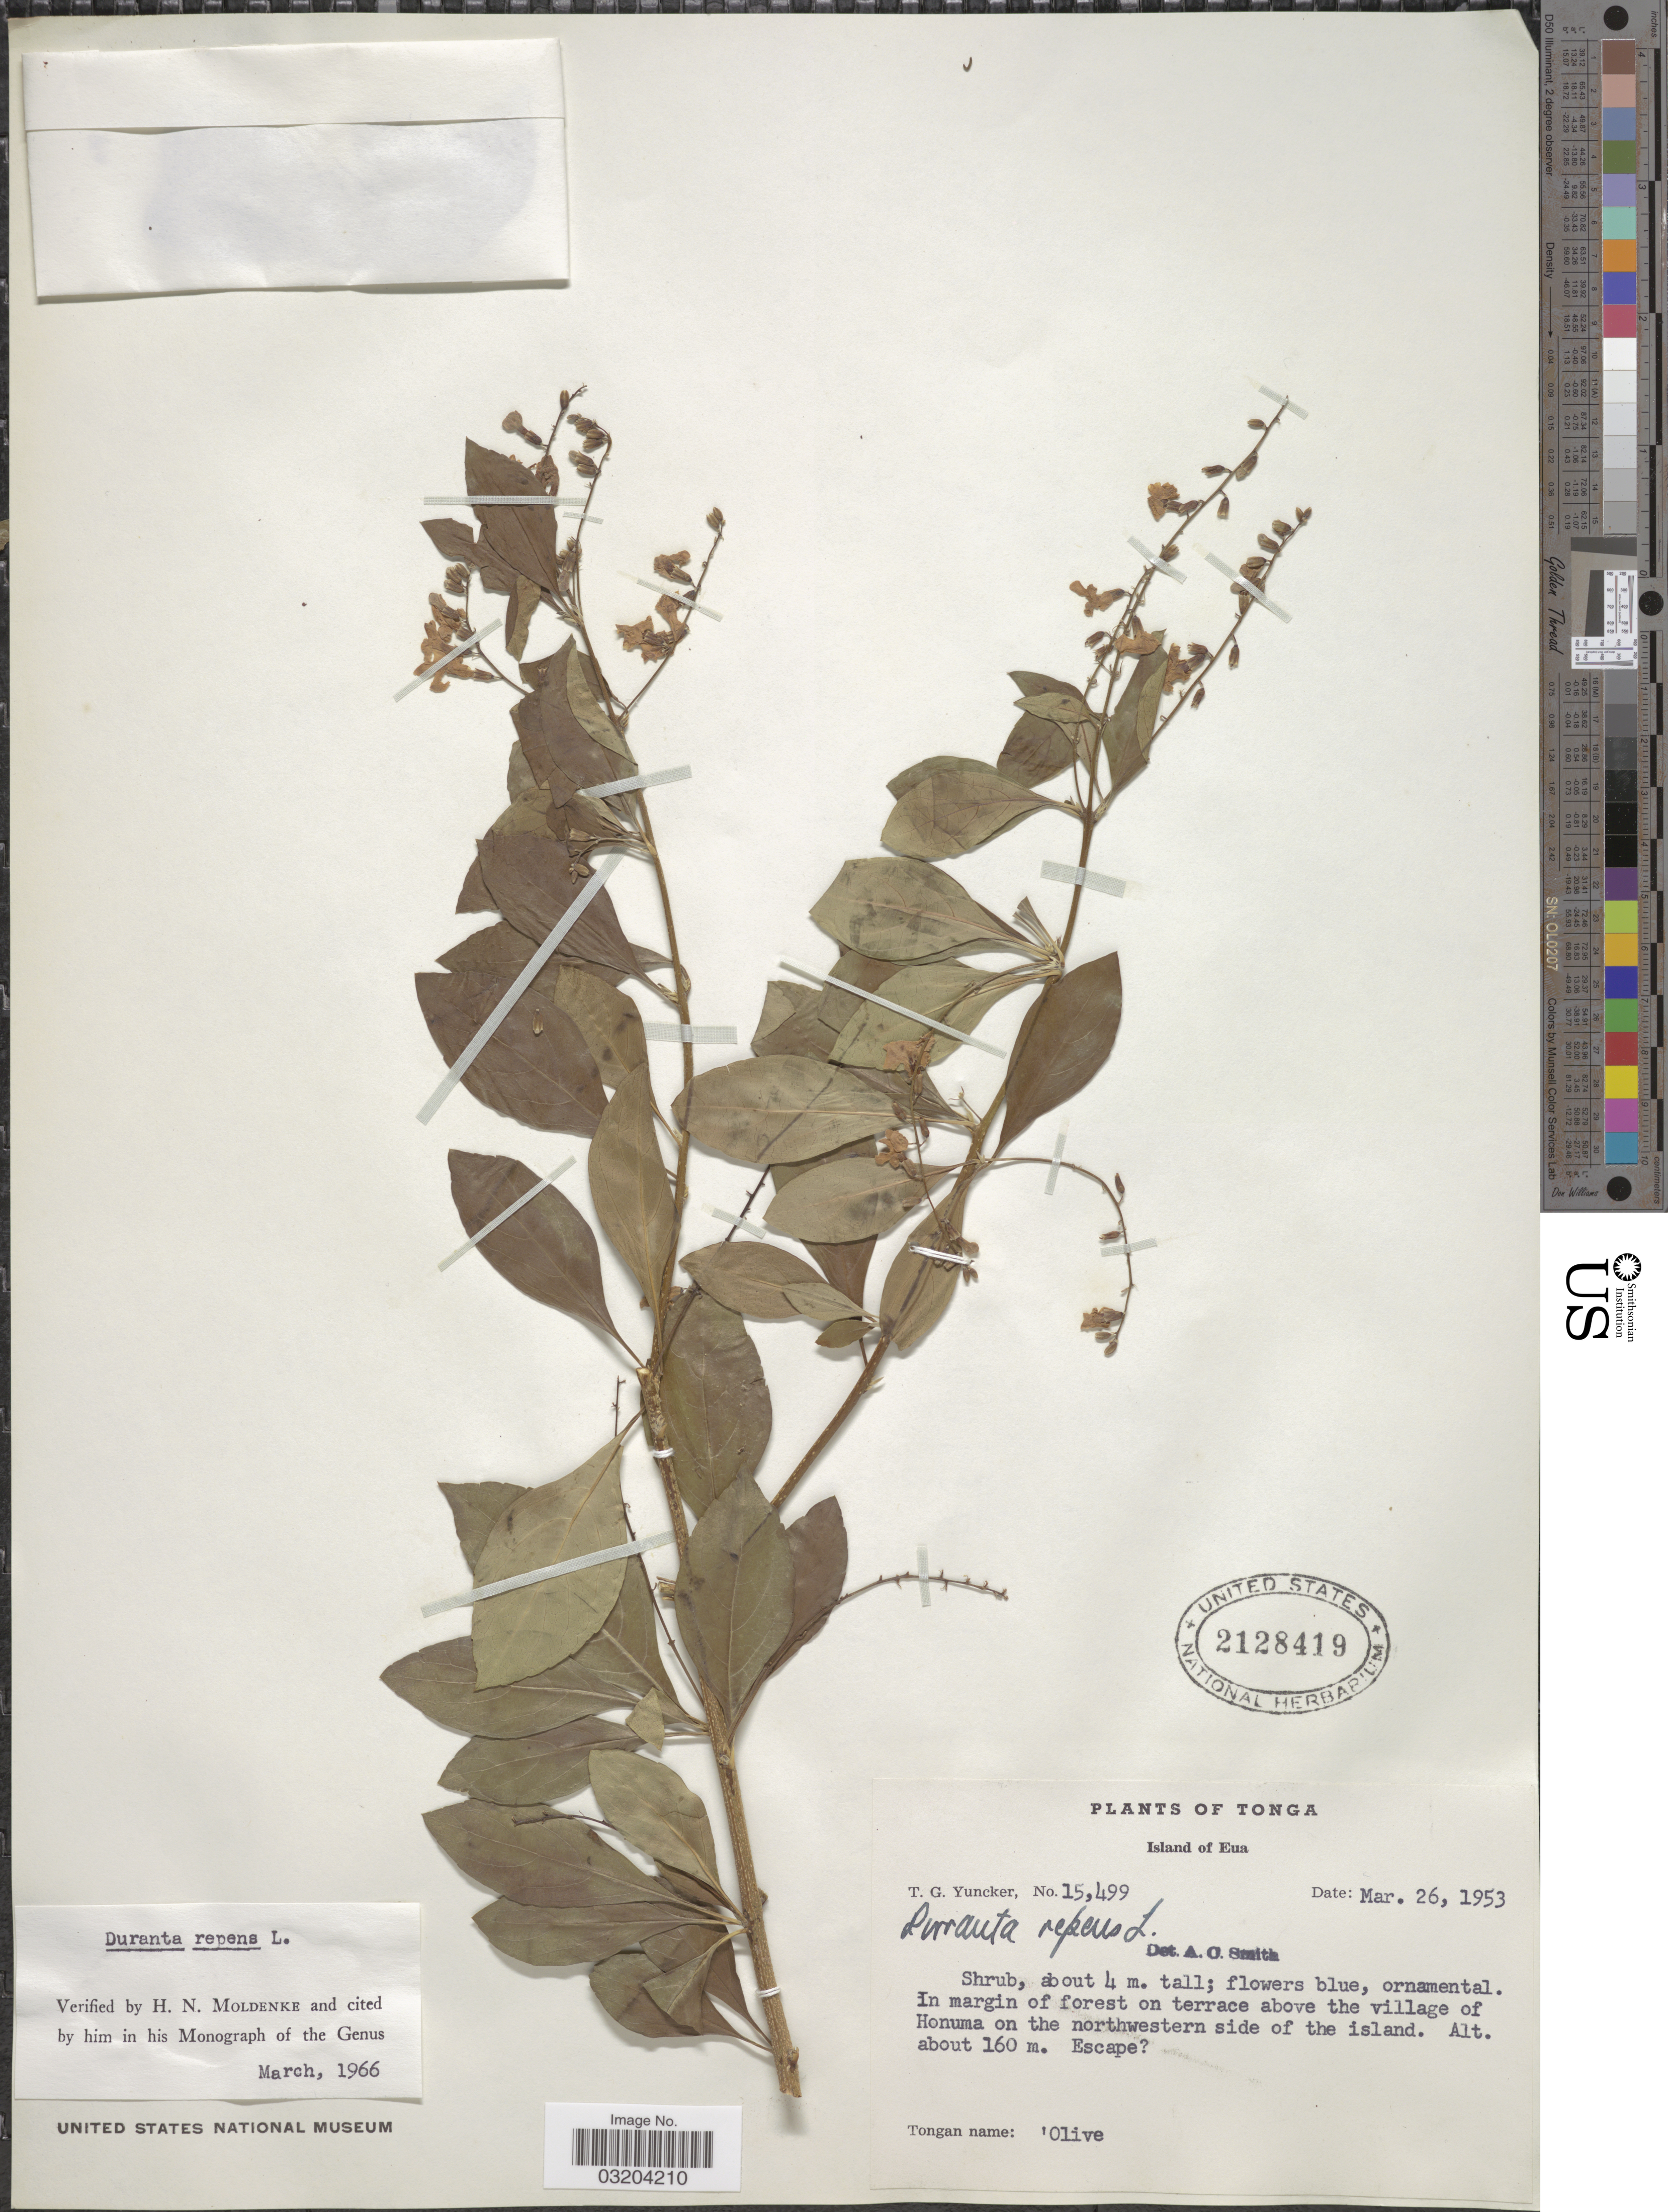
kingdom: Plantae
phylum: Tracheophyta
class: Magnoliopsida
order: Lamiales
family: Verbenaceae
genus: Duranta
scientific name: Duranta erecta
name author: L.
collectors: T. G. Yuncker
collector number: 15499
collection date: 1953-03-26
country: Tonga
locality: Island of Eua. In margin of forest on terrace above the village of Honuma on the northwestern side of the island.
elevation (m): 160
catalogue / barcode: US 2128419